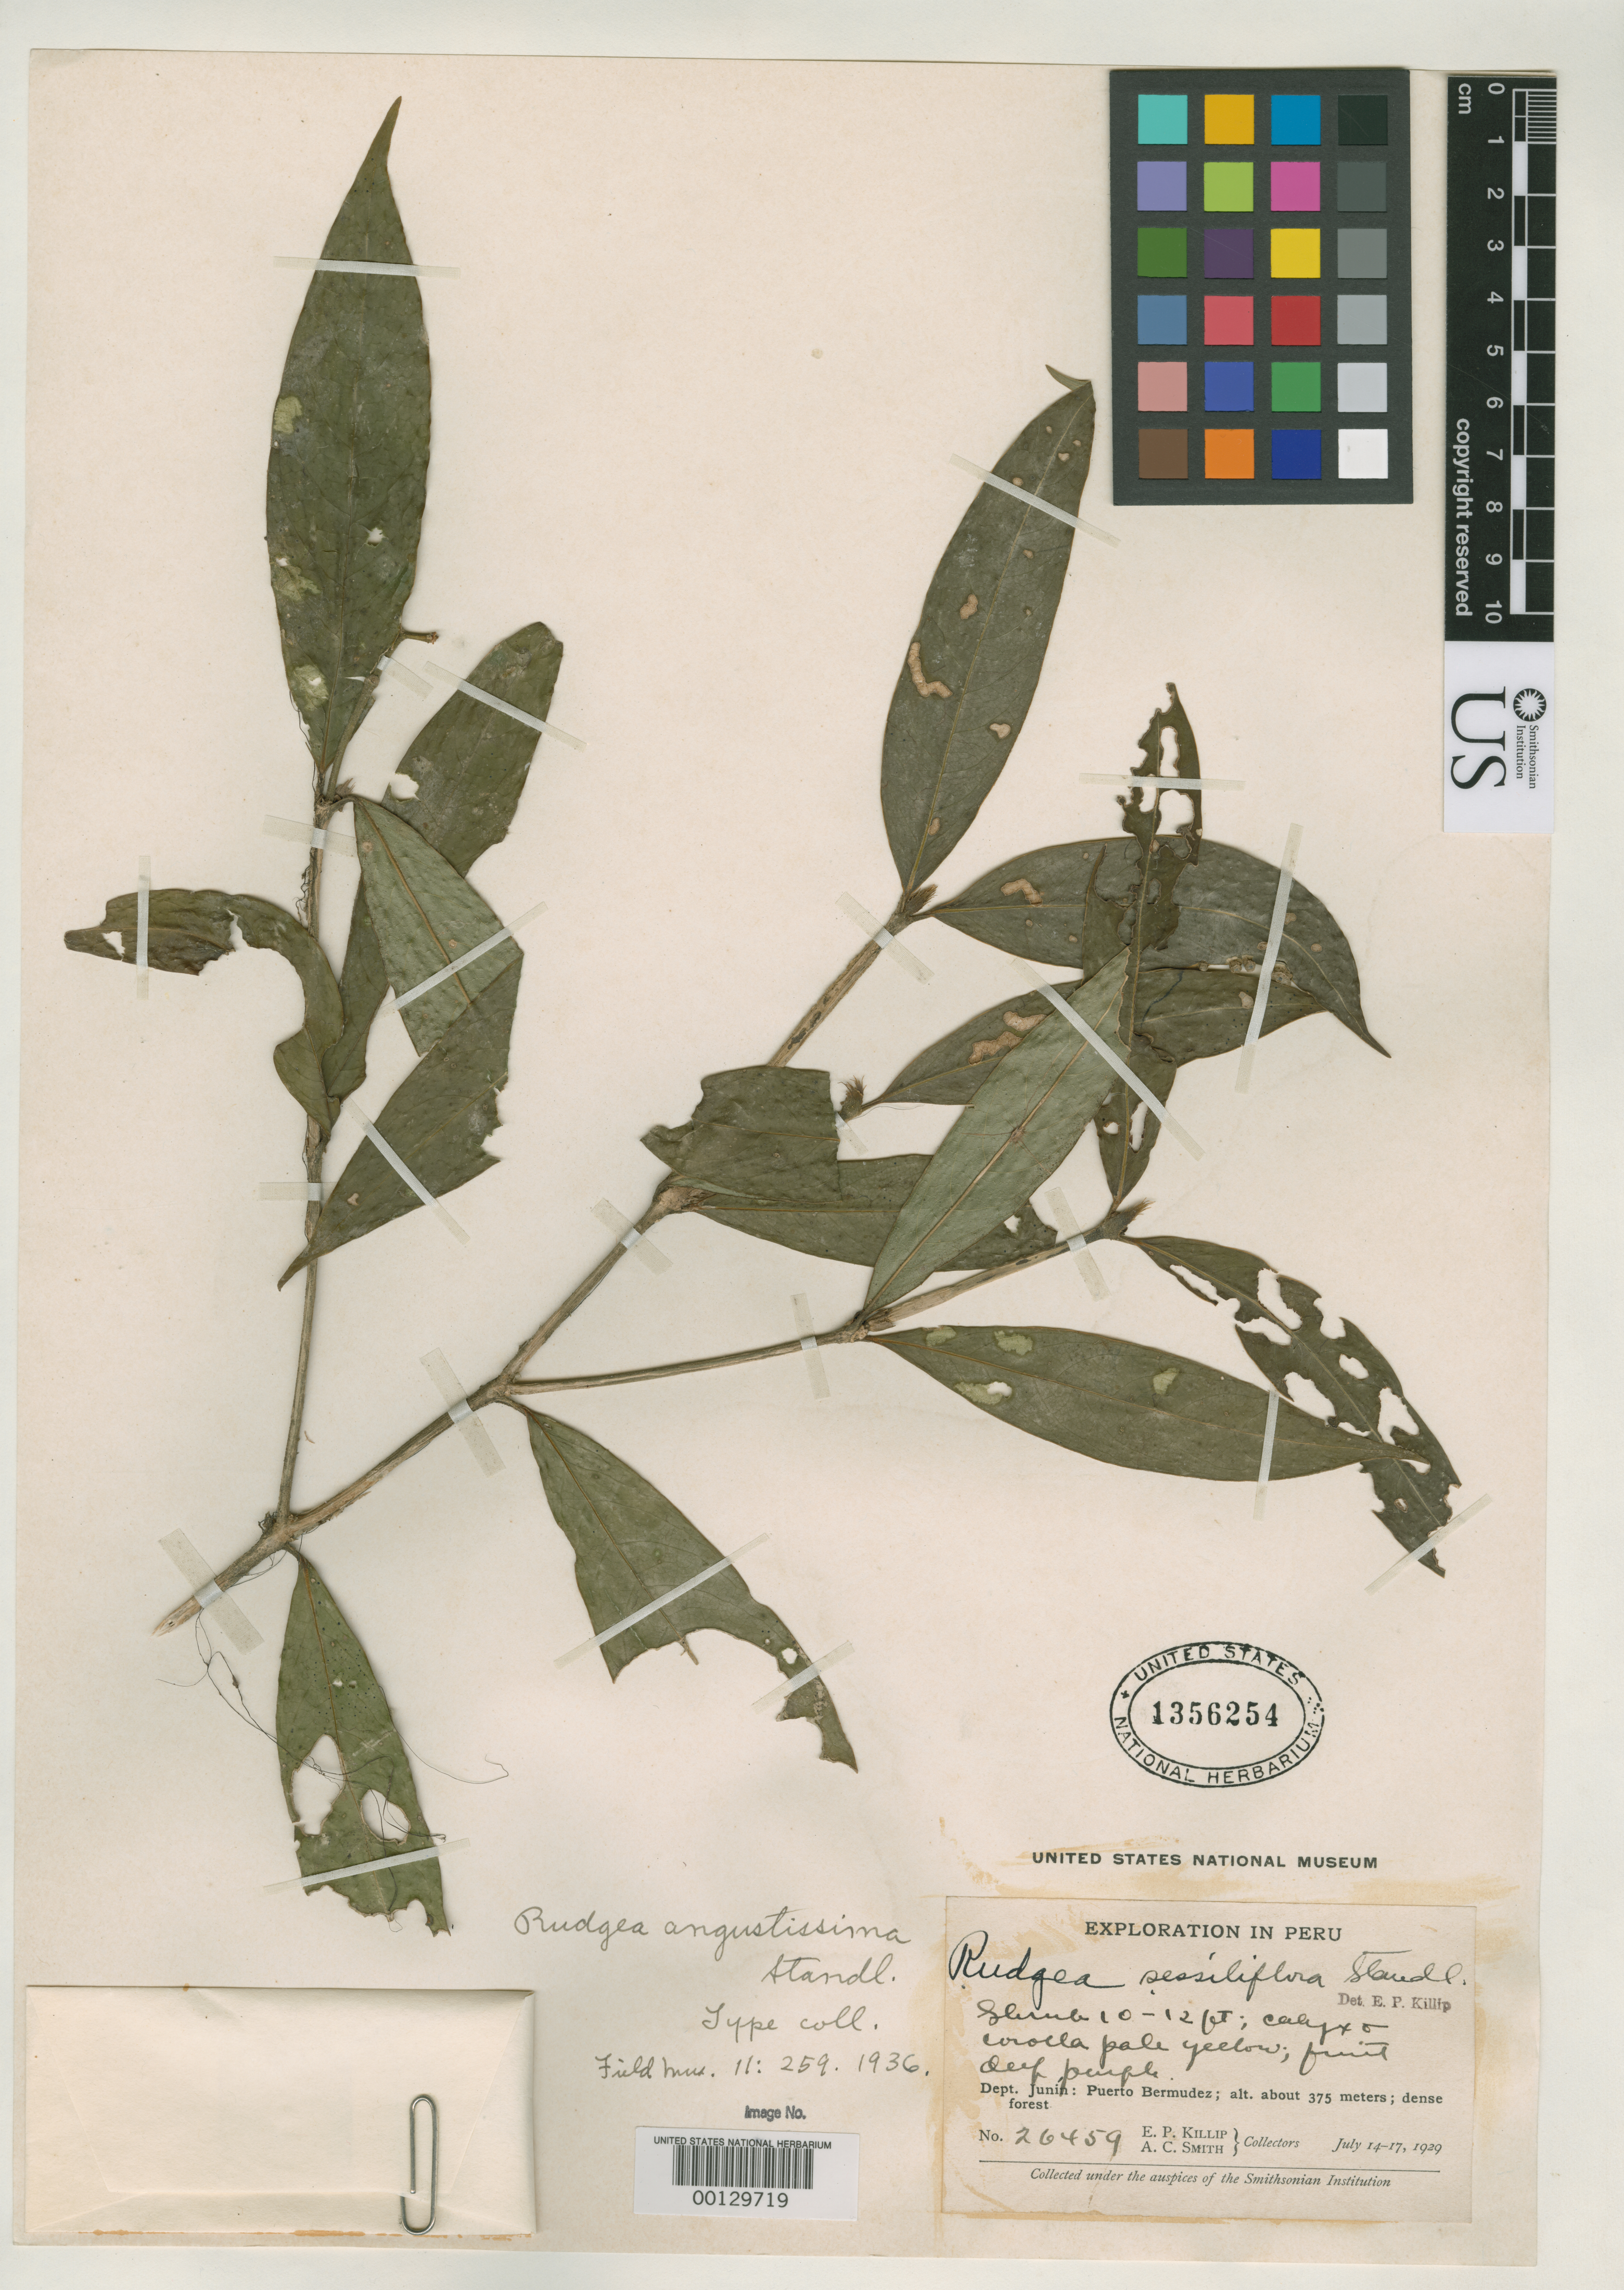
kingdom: Plantae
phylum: Tracheophyta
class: Magnoliopsida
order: Gentianales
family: Rubiaceae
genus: Rudgea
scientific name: Rudgea angustissima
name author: Standl.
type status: Isotype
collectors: E. P. Killip & A. C. Smith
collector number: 26459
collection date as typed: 14 Jul 1929 to 17 Jul 1929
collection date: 1929-07-14/1929-07-17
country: Peru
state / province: Junín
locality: Puerto Bermudez.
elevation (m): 375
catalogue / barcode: US 1356254